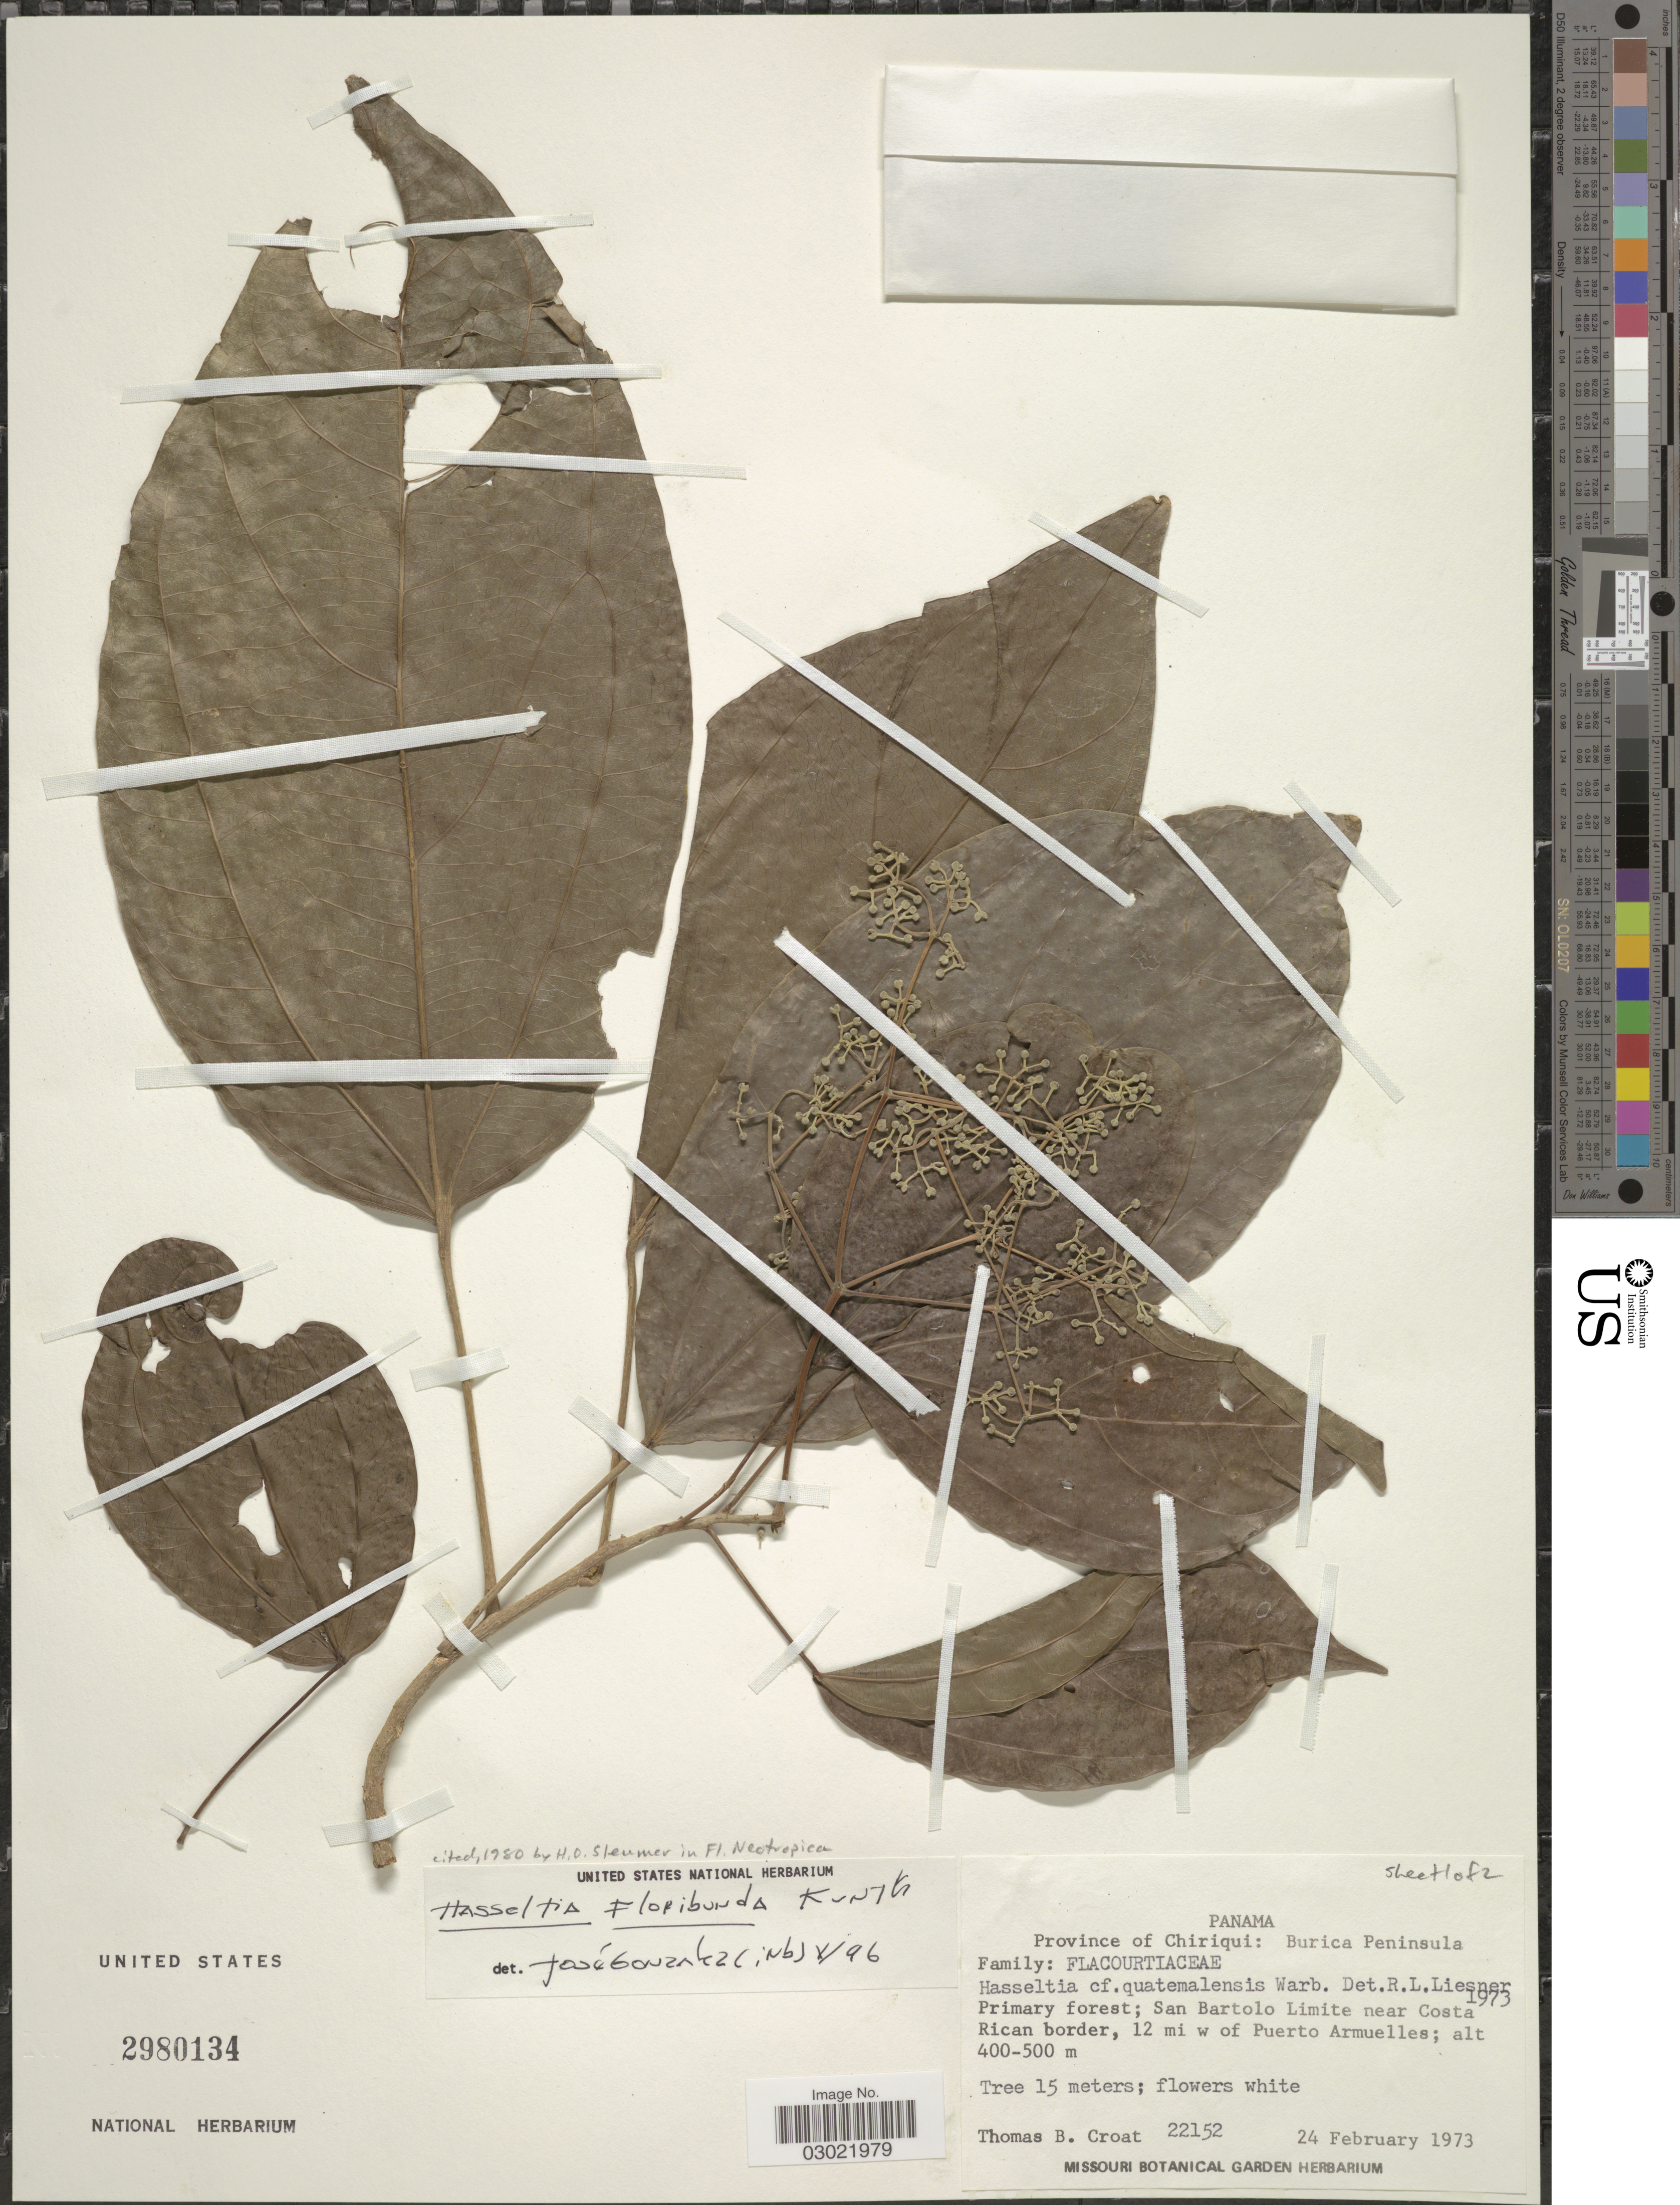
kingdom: Plantae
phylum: Tracheophyta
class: Magnoliopsida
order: Malpighiales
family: Salicaceae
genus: Hasseltia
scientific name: Hasseltia floribunda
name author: Kunth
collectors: T. B. Croat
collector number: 22152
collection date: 1973-02-24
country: Panama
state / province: Chiriqui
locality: Burica Peninsula. San Bartolo Limite near Costa Rican border, 12 mi w of Puerto Armuelles.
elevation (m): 400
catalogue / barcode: US 2980134